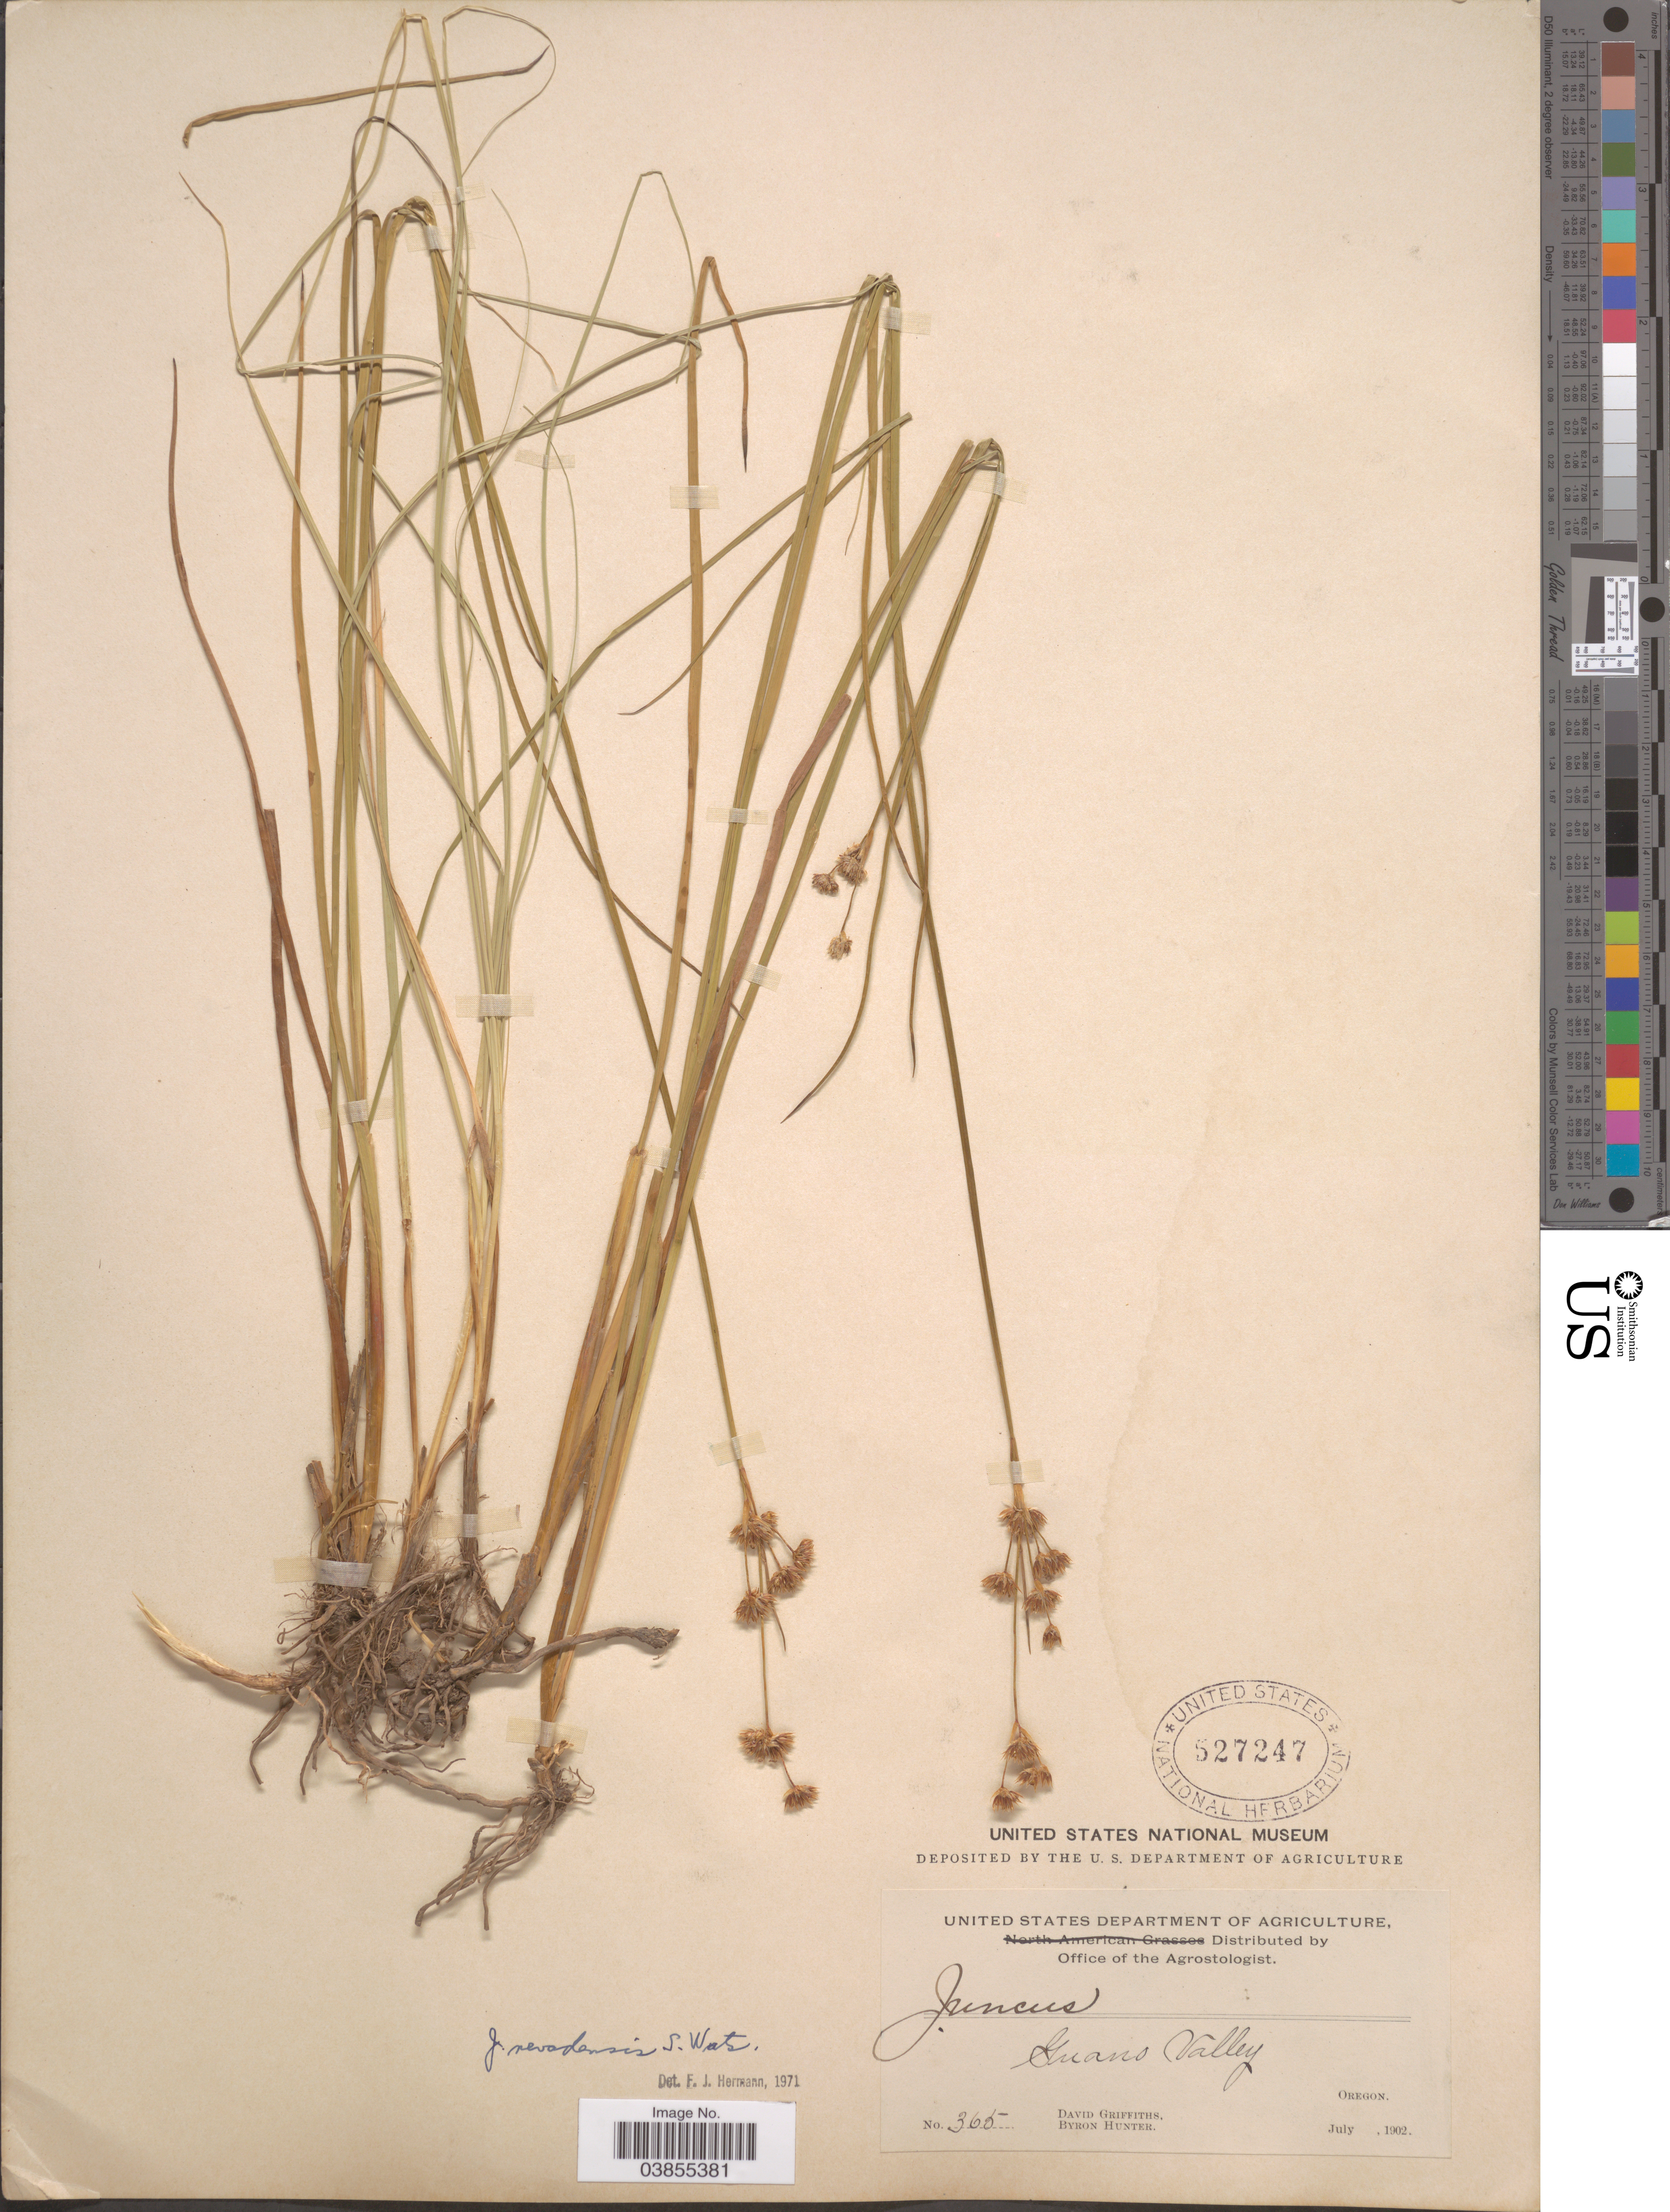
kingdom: Plantae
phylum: Tracheophyta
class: Liliopsida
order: Poales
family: Juncaceae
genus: Juncus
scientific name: Juncus nevadensis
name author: S. Watson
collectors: D. Griffiths & B. Hunter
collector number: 365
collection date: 1902-07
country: United States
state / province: Oregon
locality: Guano Valley.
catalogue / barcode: US 527247